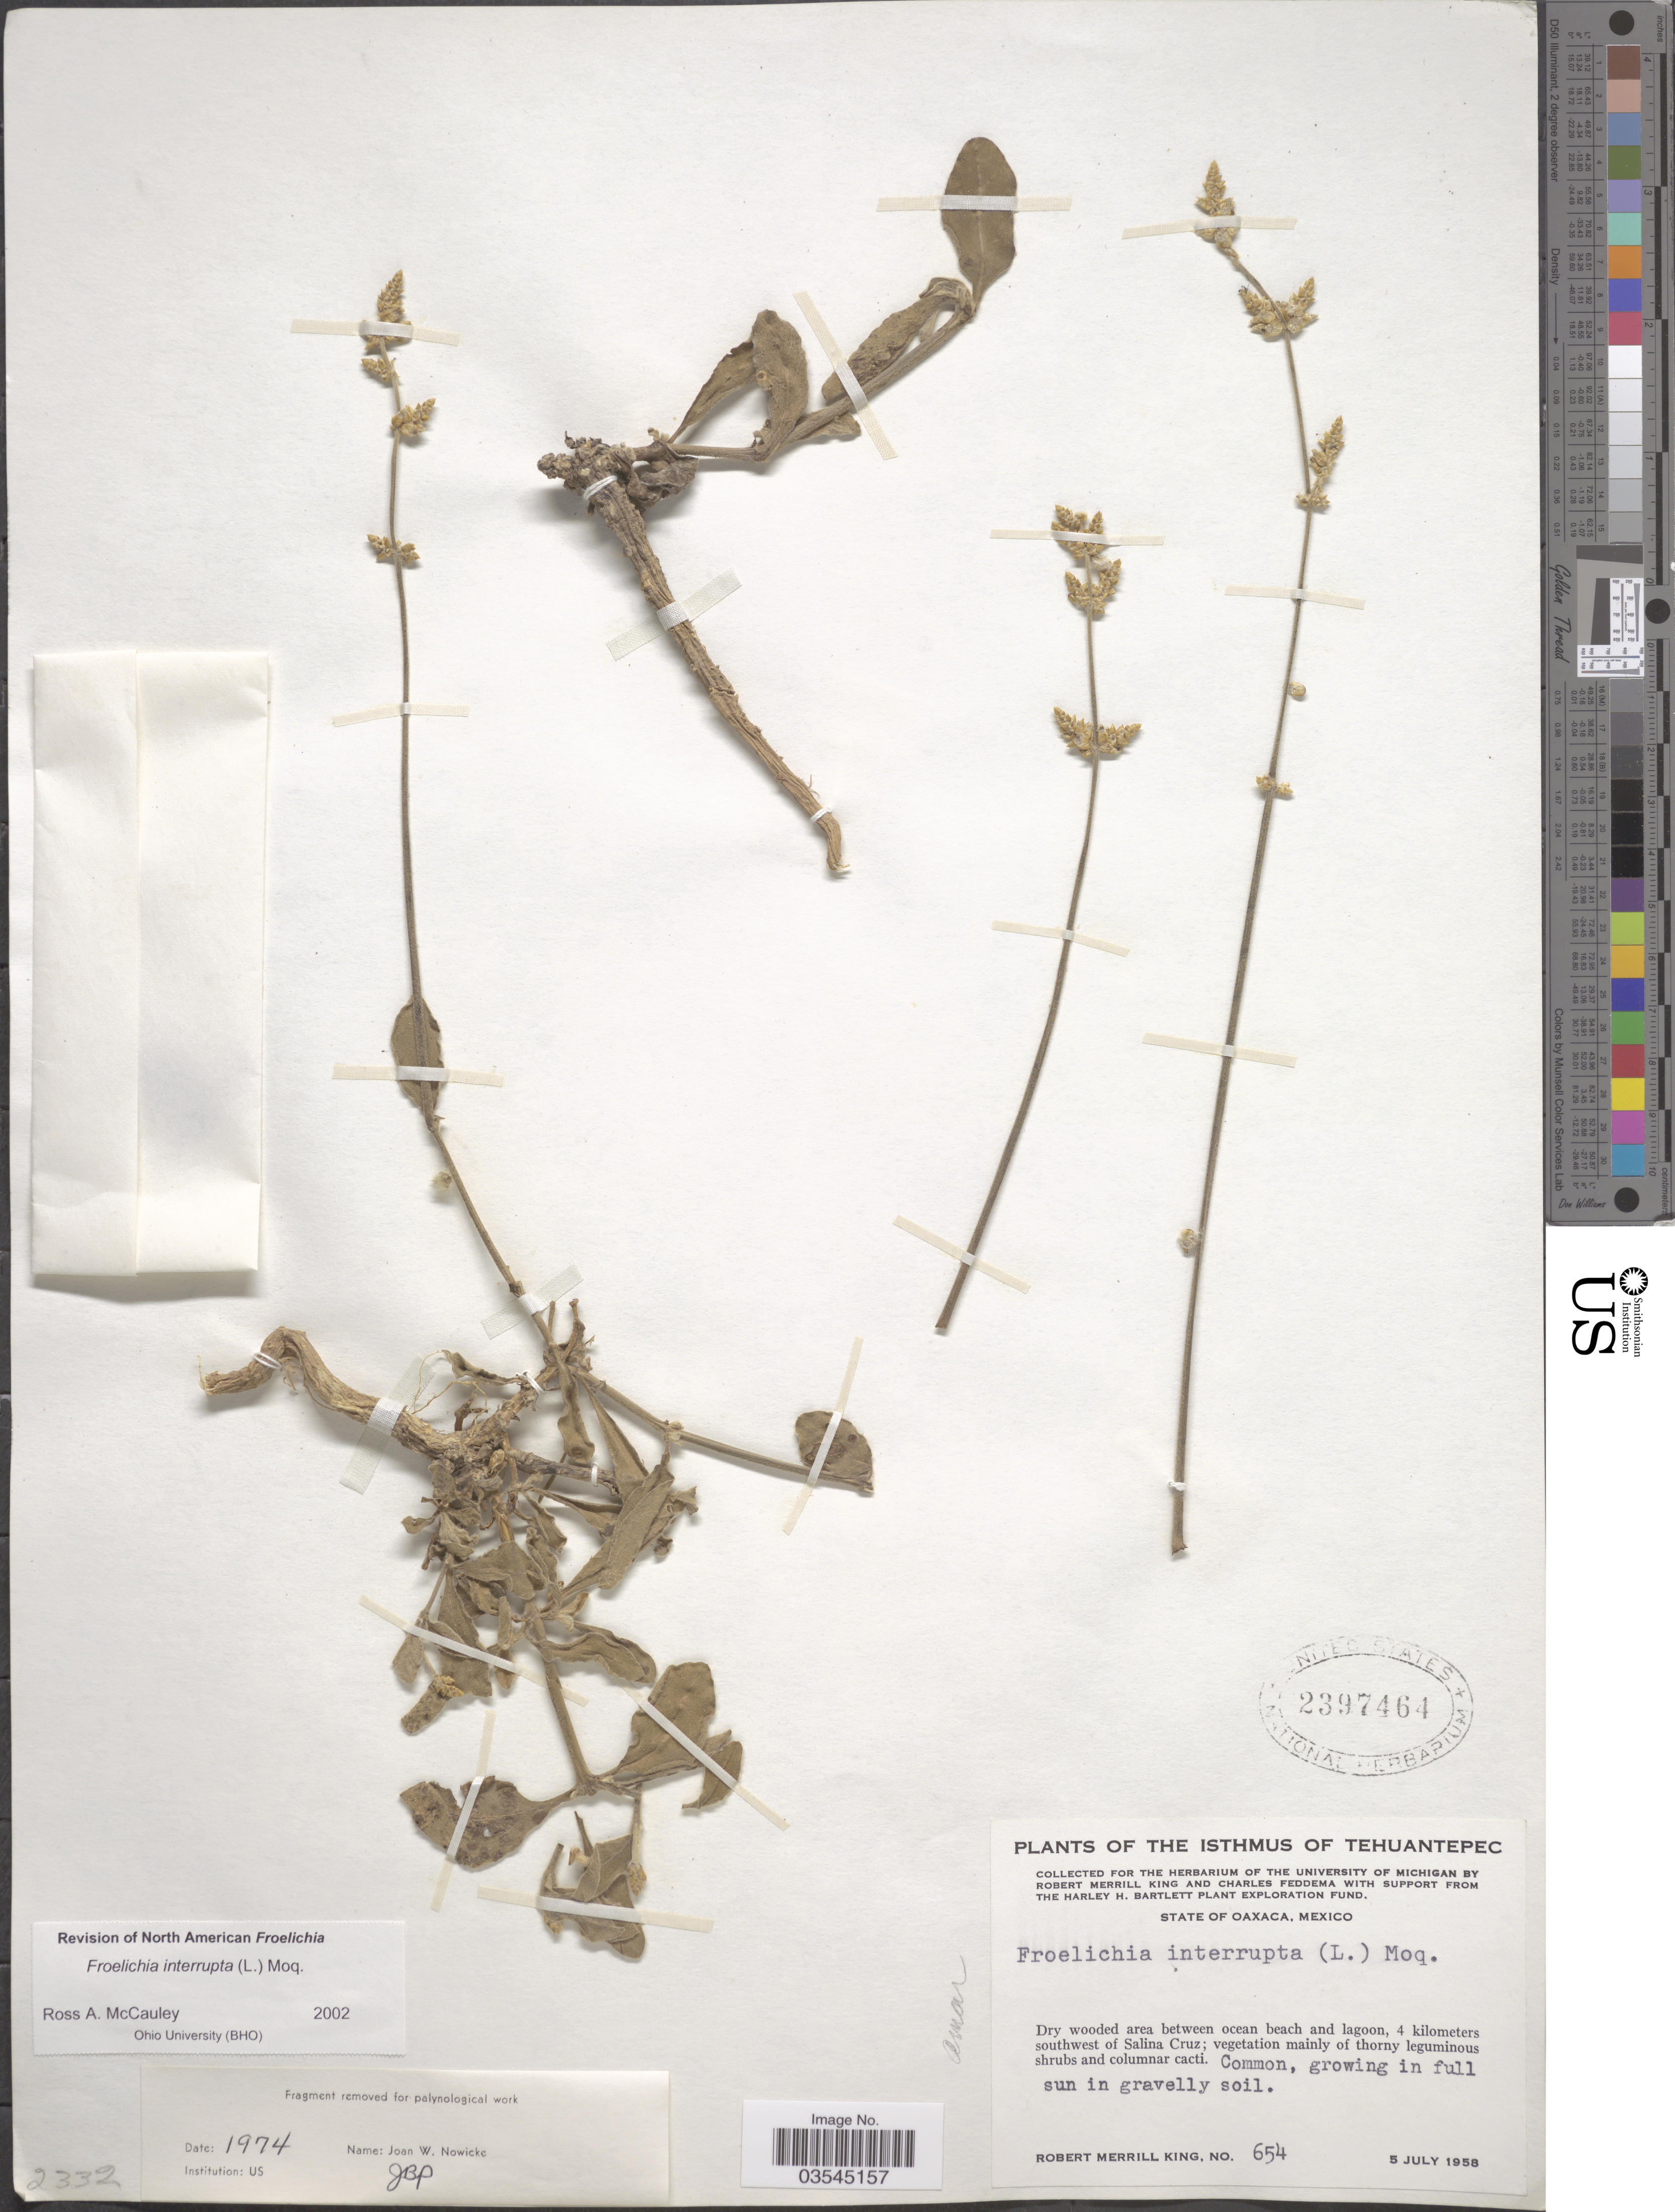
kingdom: Plantae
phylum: Tracheophyta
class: Magnoliopsida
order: Caryophyllales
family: Amaranthaceae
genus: Froelichia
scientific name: Froelichia interrupta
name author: (L.) Moq.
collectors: R. M. King & C. Feddema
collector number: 654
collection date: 1958-07-05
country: Mexico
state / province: Oaxaca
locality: Isthmus of Tehuantepec. 4 kilometers southwest of Salina Cruz.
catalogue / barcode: US 2397464